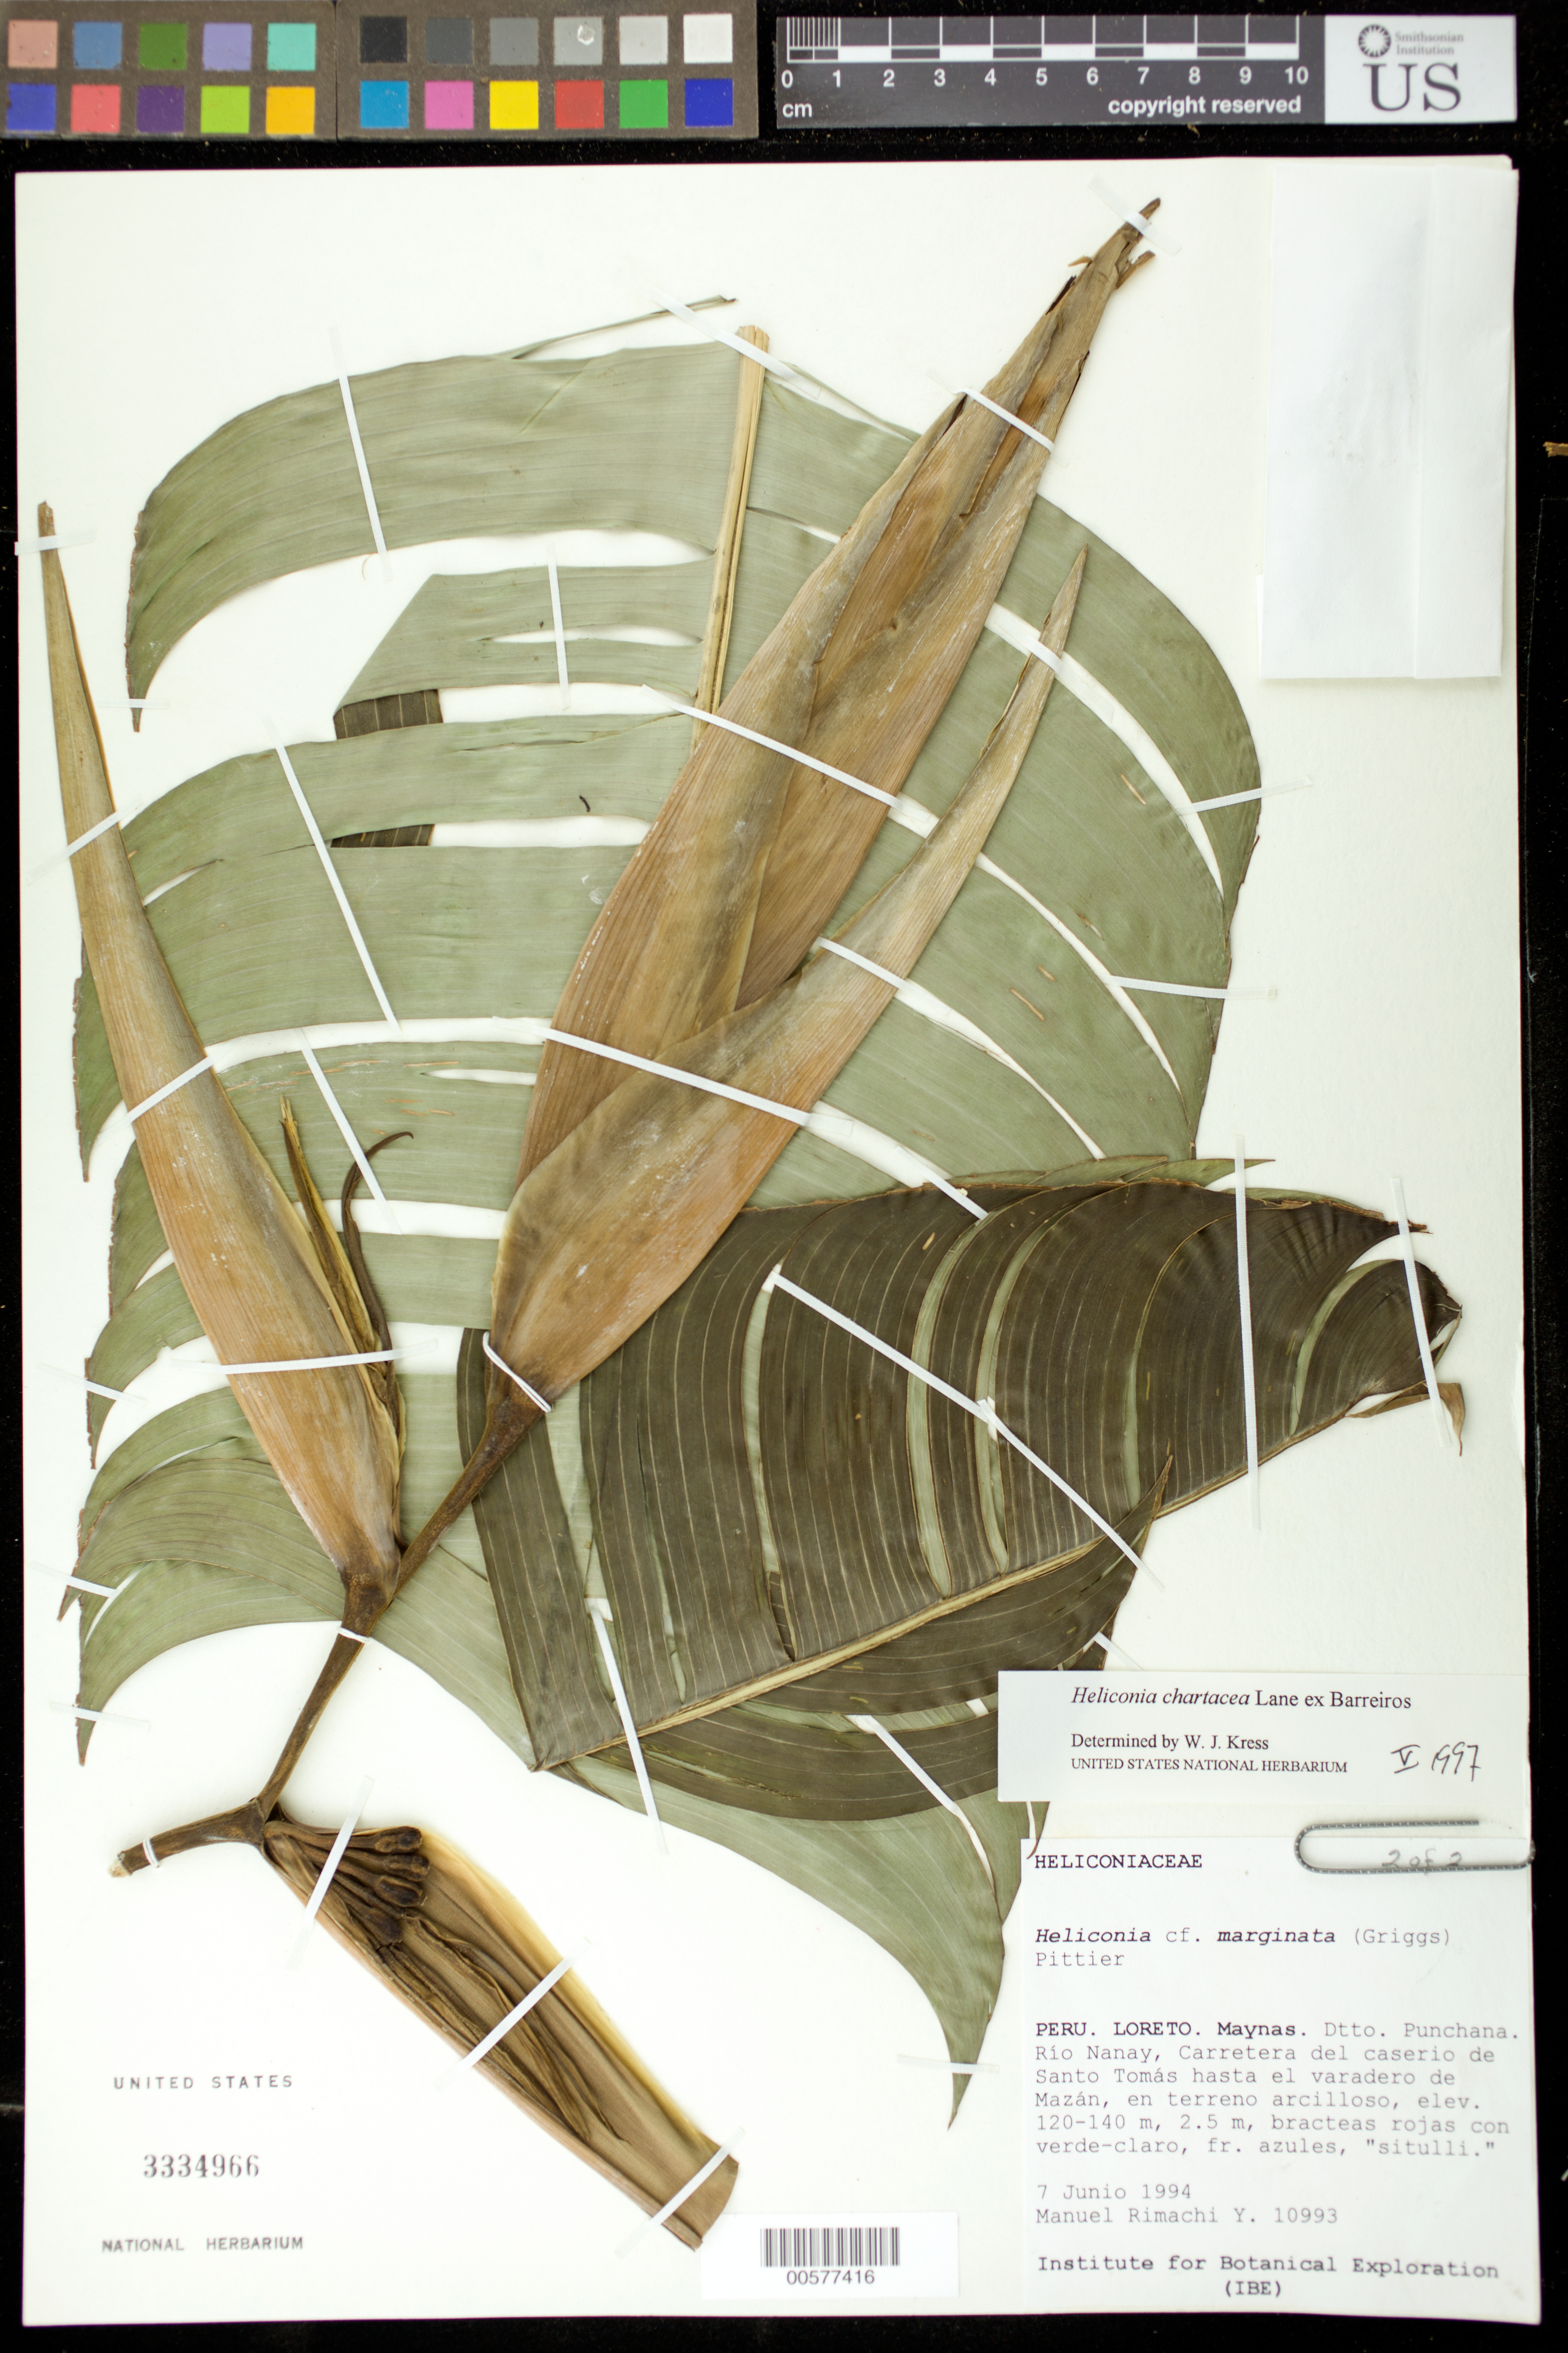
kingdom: Plantae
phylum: Tracheophyta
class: Liliopsida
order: Zingiberales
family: Heliconiaceae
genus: Heliconia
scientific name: Heliconia chartacea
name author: Lane ex Barreiros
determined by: Kress, W. J., (US), Smithsonian Institution - National Museum of Natural History (UNITED STATES)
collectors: M. Rimachi Y.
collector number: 10993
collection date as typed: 07 Jun 1994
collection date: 1994-06-07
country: Peru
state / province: Loreto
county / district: Maynas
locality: Dtto. Punchana, Rio Nanay, road between Santo Tomas and Mazan shipyard.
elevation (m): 120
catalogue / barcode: US 3334966